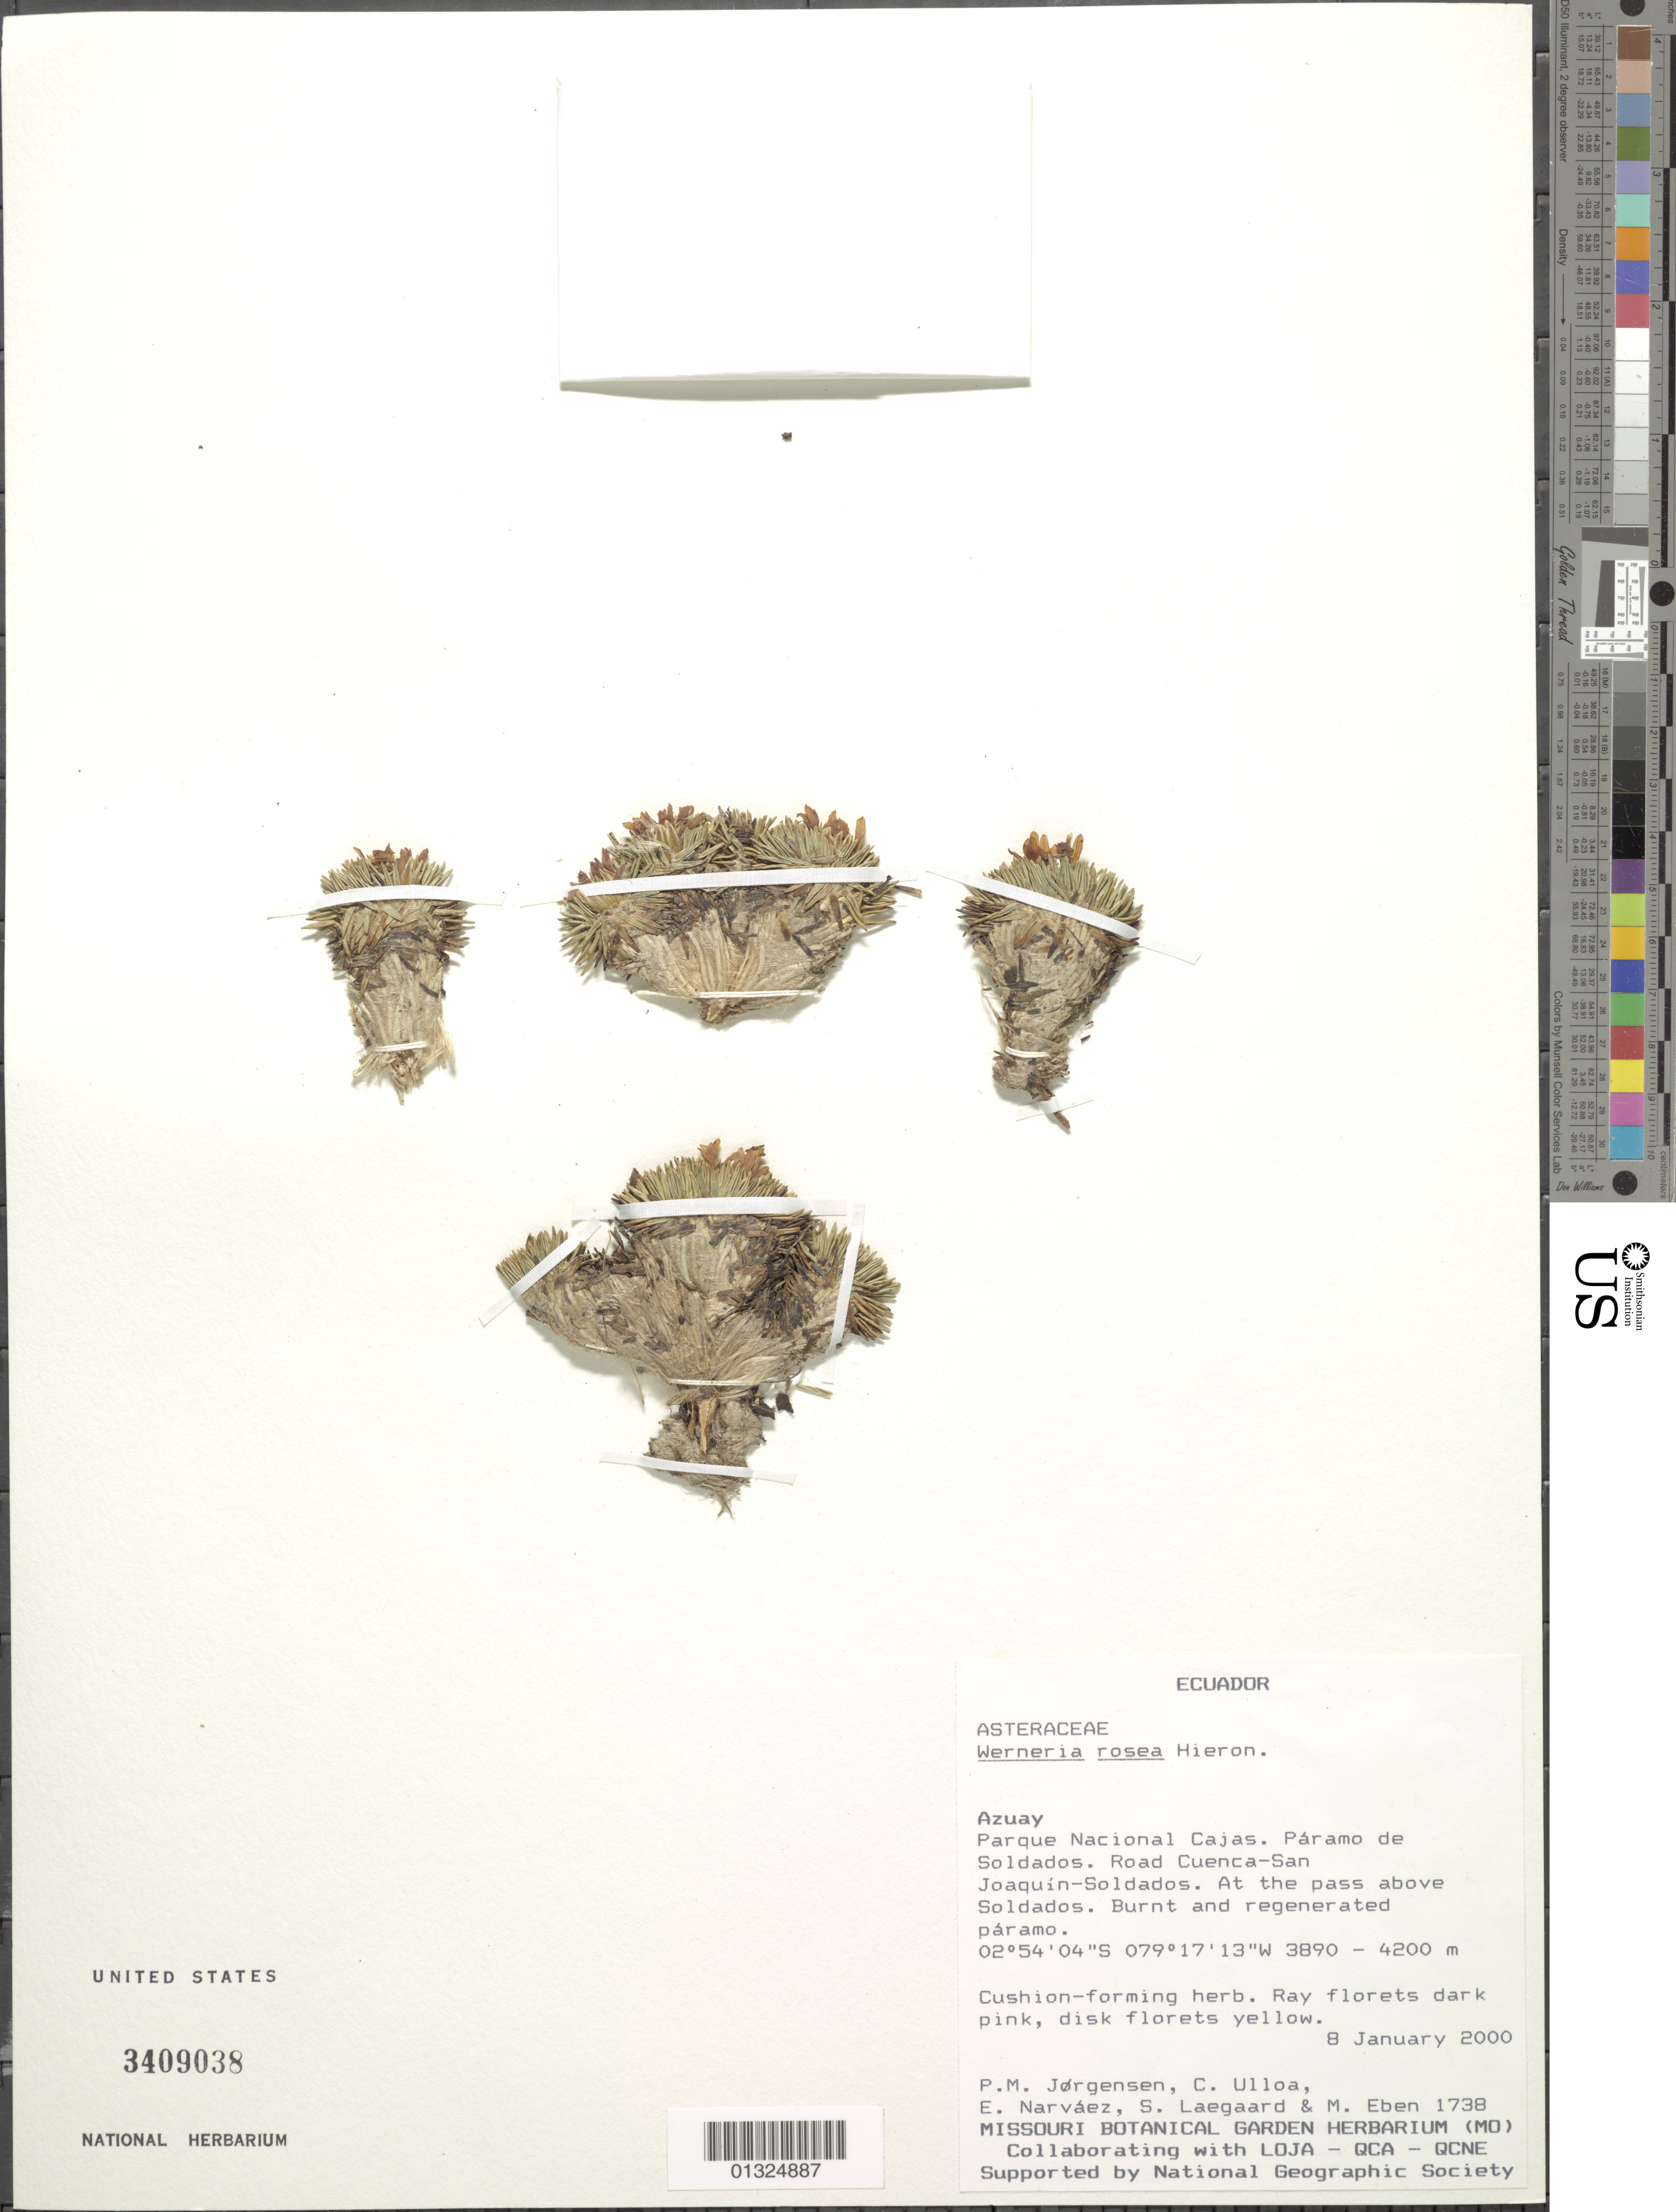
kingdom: Plantae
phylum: Tracheophyta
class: Magnoliopsida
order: Asterales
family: Asteraceae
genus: Xenophyllum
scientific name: Xenophyllum roseum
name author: (Hieron.) V.A. Funk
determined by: Funk, Vicki A., (BOT), Smithsonian Institution - National Museum of Natural History (UNITED STATES)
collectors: P. M. Jørgensen, C. Ulloa, E. Narváez, S. Lægaard & M. Eben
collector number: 1738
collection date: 2000-01-08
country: Ecuador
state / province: Azuay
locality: Parque Nacional Cajas. Paramo de Soldados. Road Cuenca-San Joaquin-Soldados. At the pass above Soldados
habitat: Burnt and regenerated paramo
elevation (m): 3890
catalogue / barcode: US 3409038